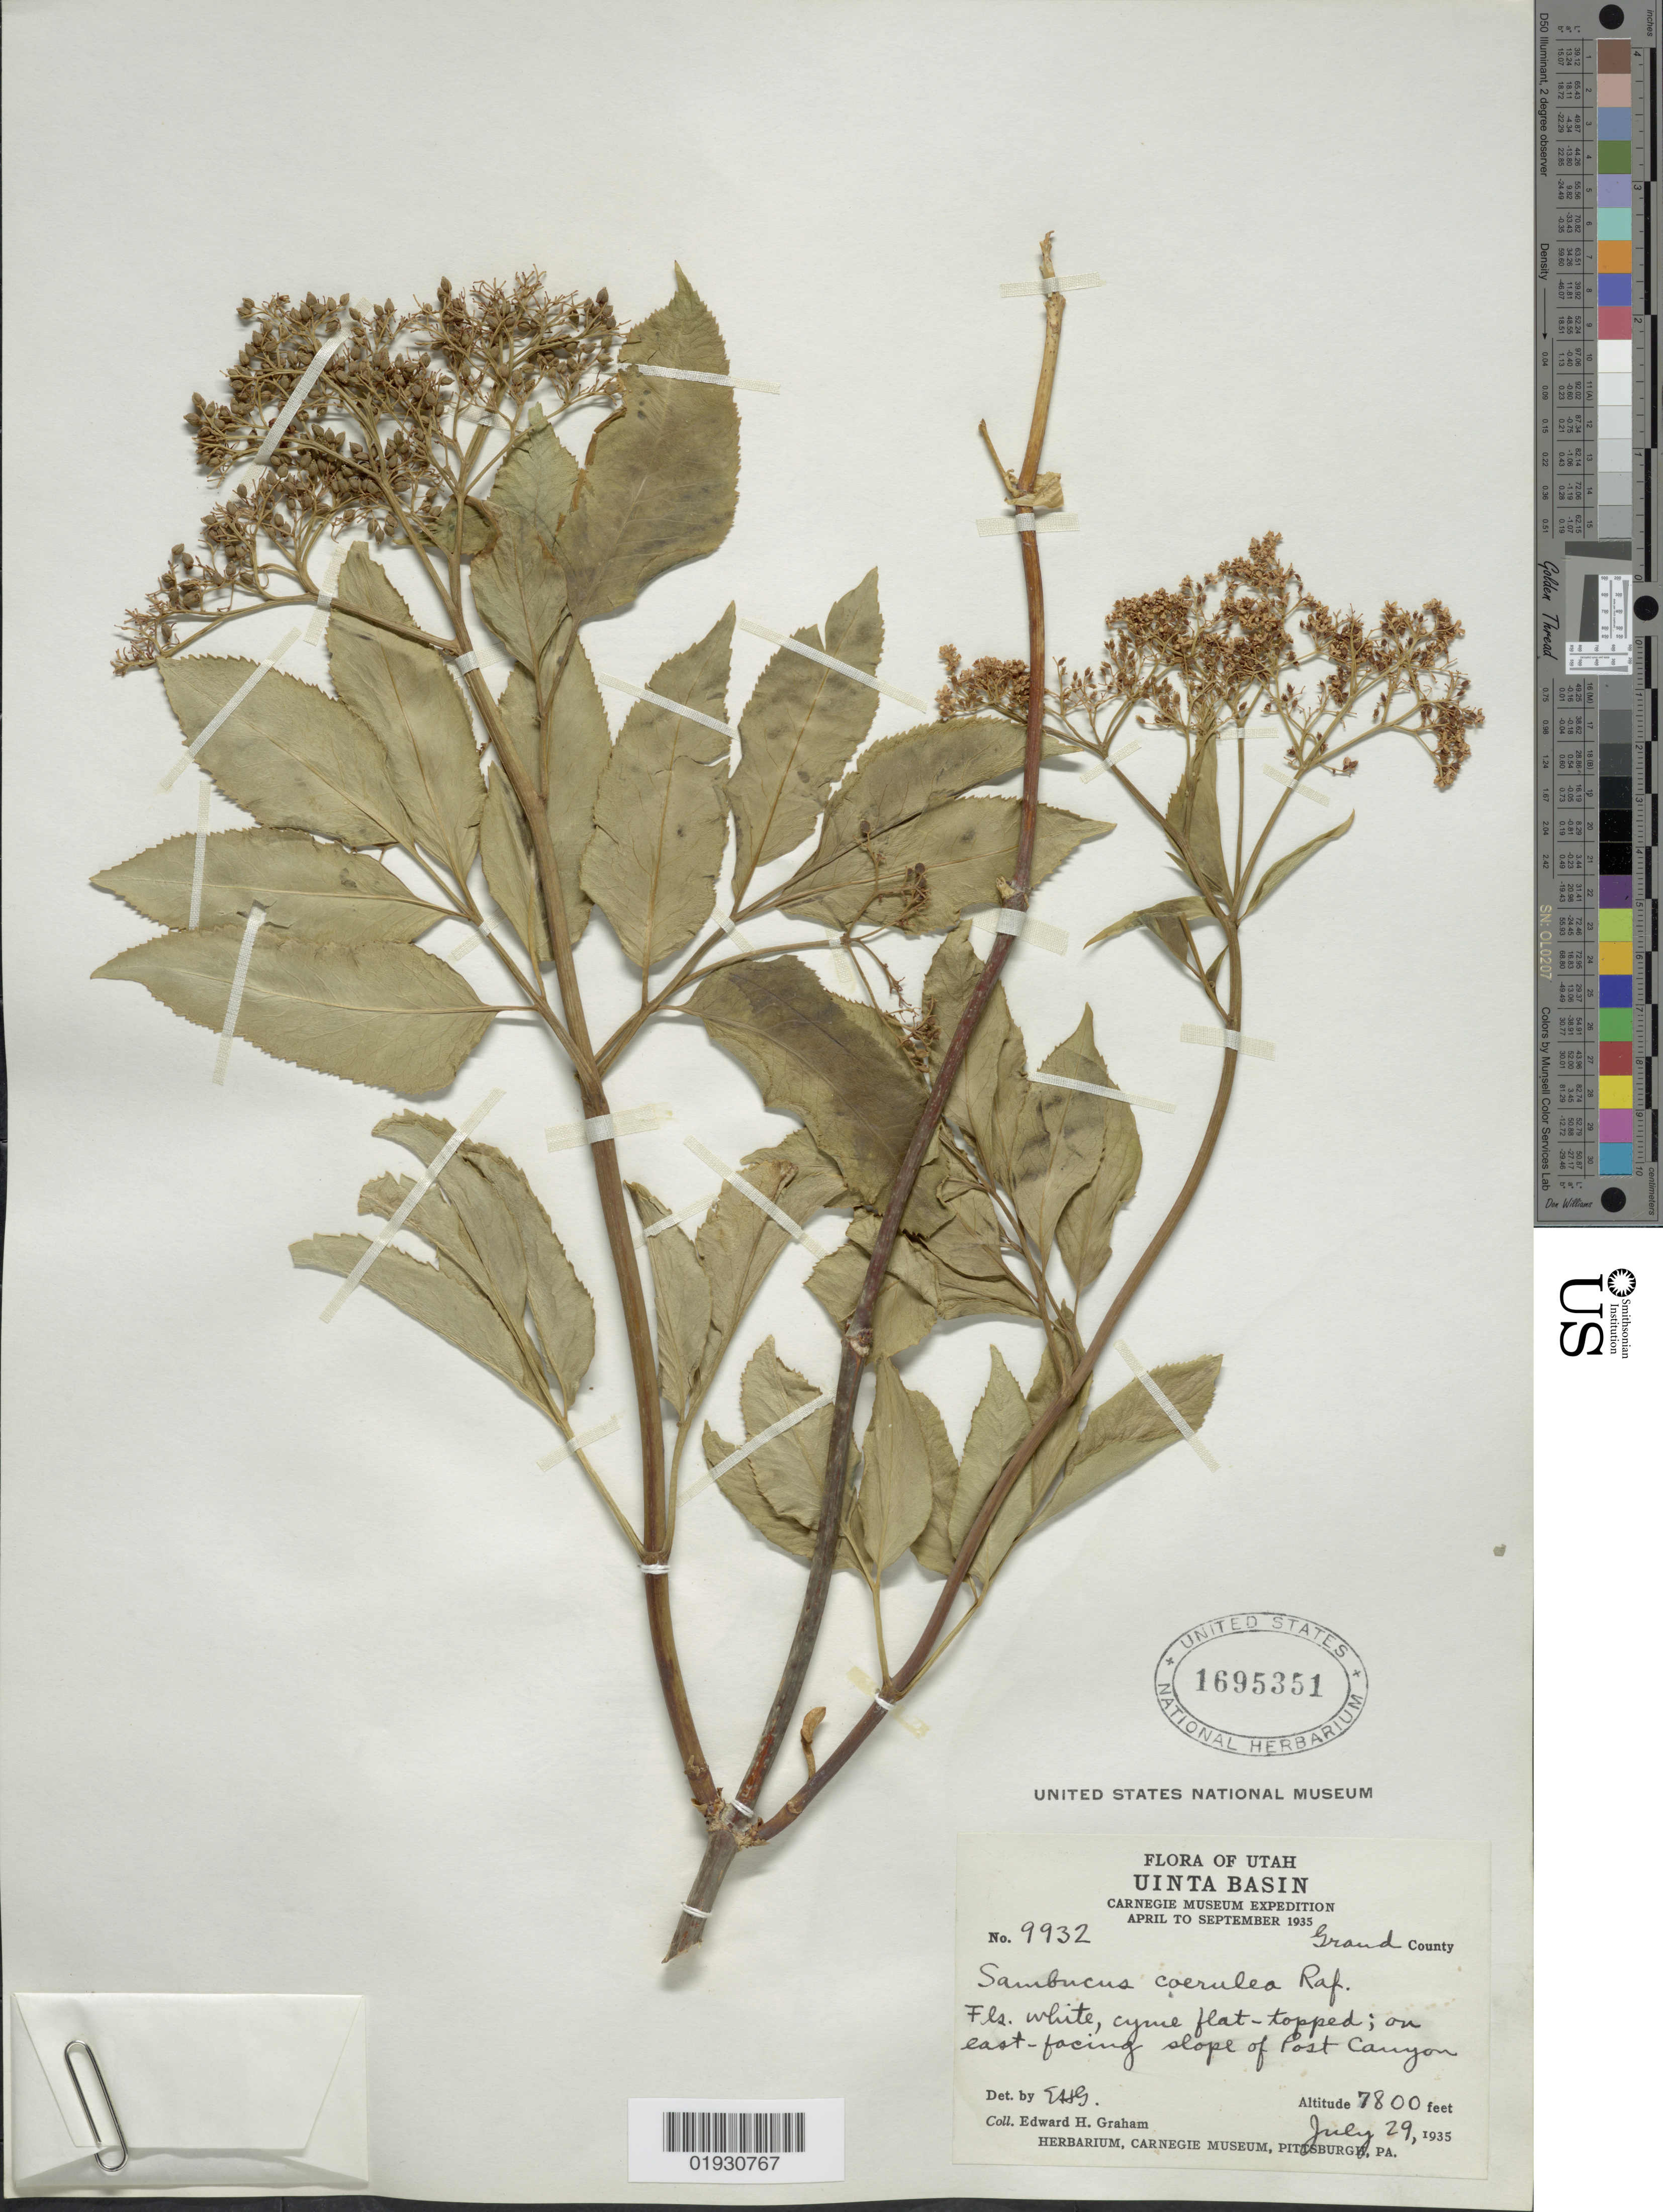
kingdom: Plantae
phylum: Tracheophyta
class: Magnoliopsida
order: Dipsacales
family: Viburnaceae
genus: Sambucus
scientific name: Sambucus cerulea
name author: Raf.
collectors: E. H. Graham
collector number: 9932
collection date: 1935-07-29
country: United States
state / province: Utah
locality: Uinta Basin, Grand County, on east-facing slope of Post Canyon.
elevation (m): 2377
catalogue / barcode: US 1695351